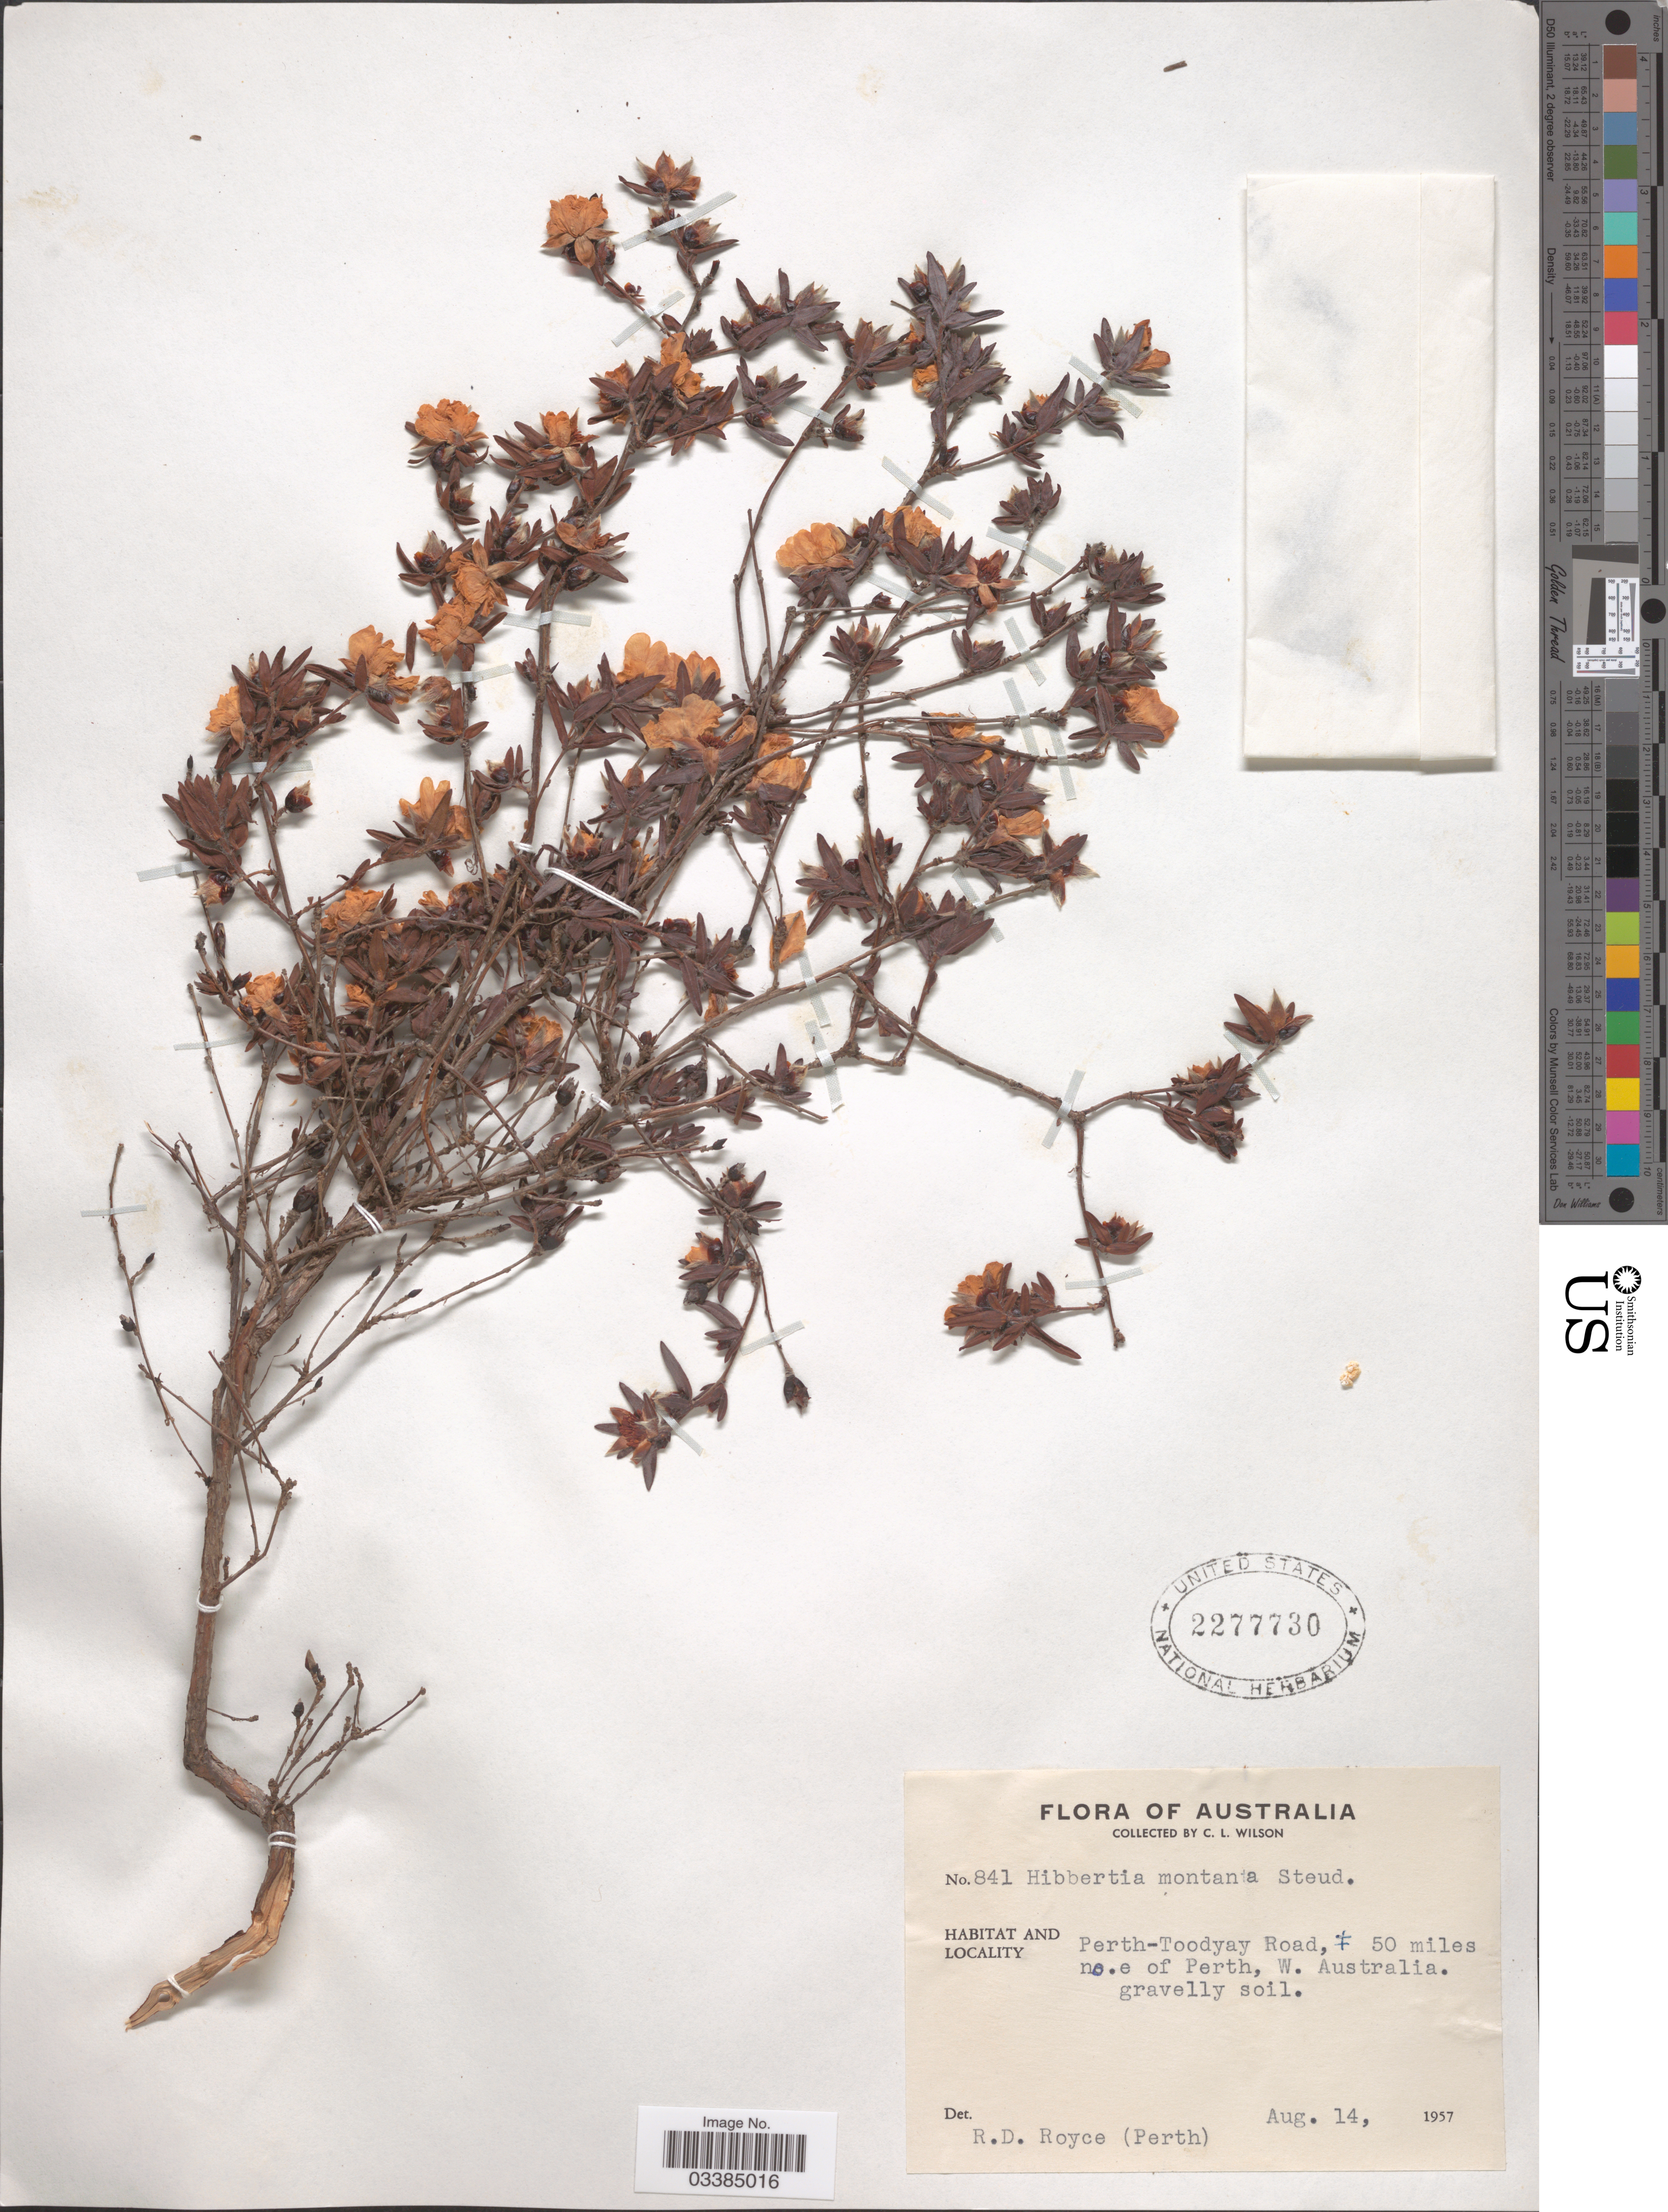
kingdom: Plantae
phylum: Tracheophyta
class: Magnoliopsida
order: Dilleniales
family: Dilleniaceae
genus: Hibbertia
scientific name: Hibbertia montana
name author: Steud.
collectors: C. L. Wilson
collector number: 841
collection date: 1957-08-14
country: Australia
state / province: Western Australia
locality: Perth-Toodyay Road, ± 50 miles no. e of Perth, W. Australia.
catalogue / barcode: US 2277730